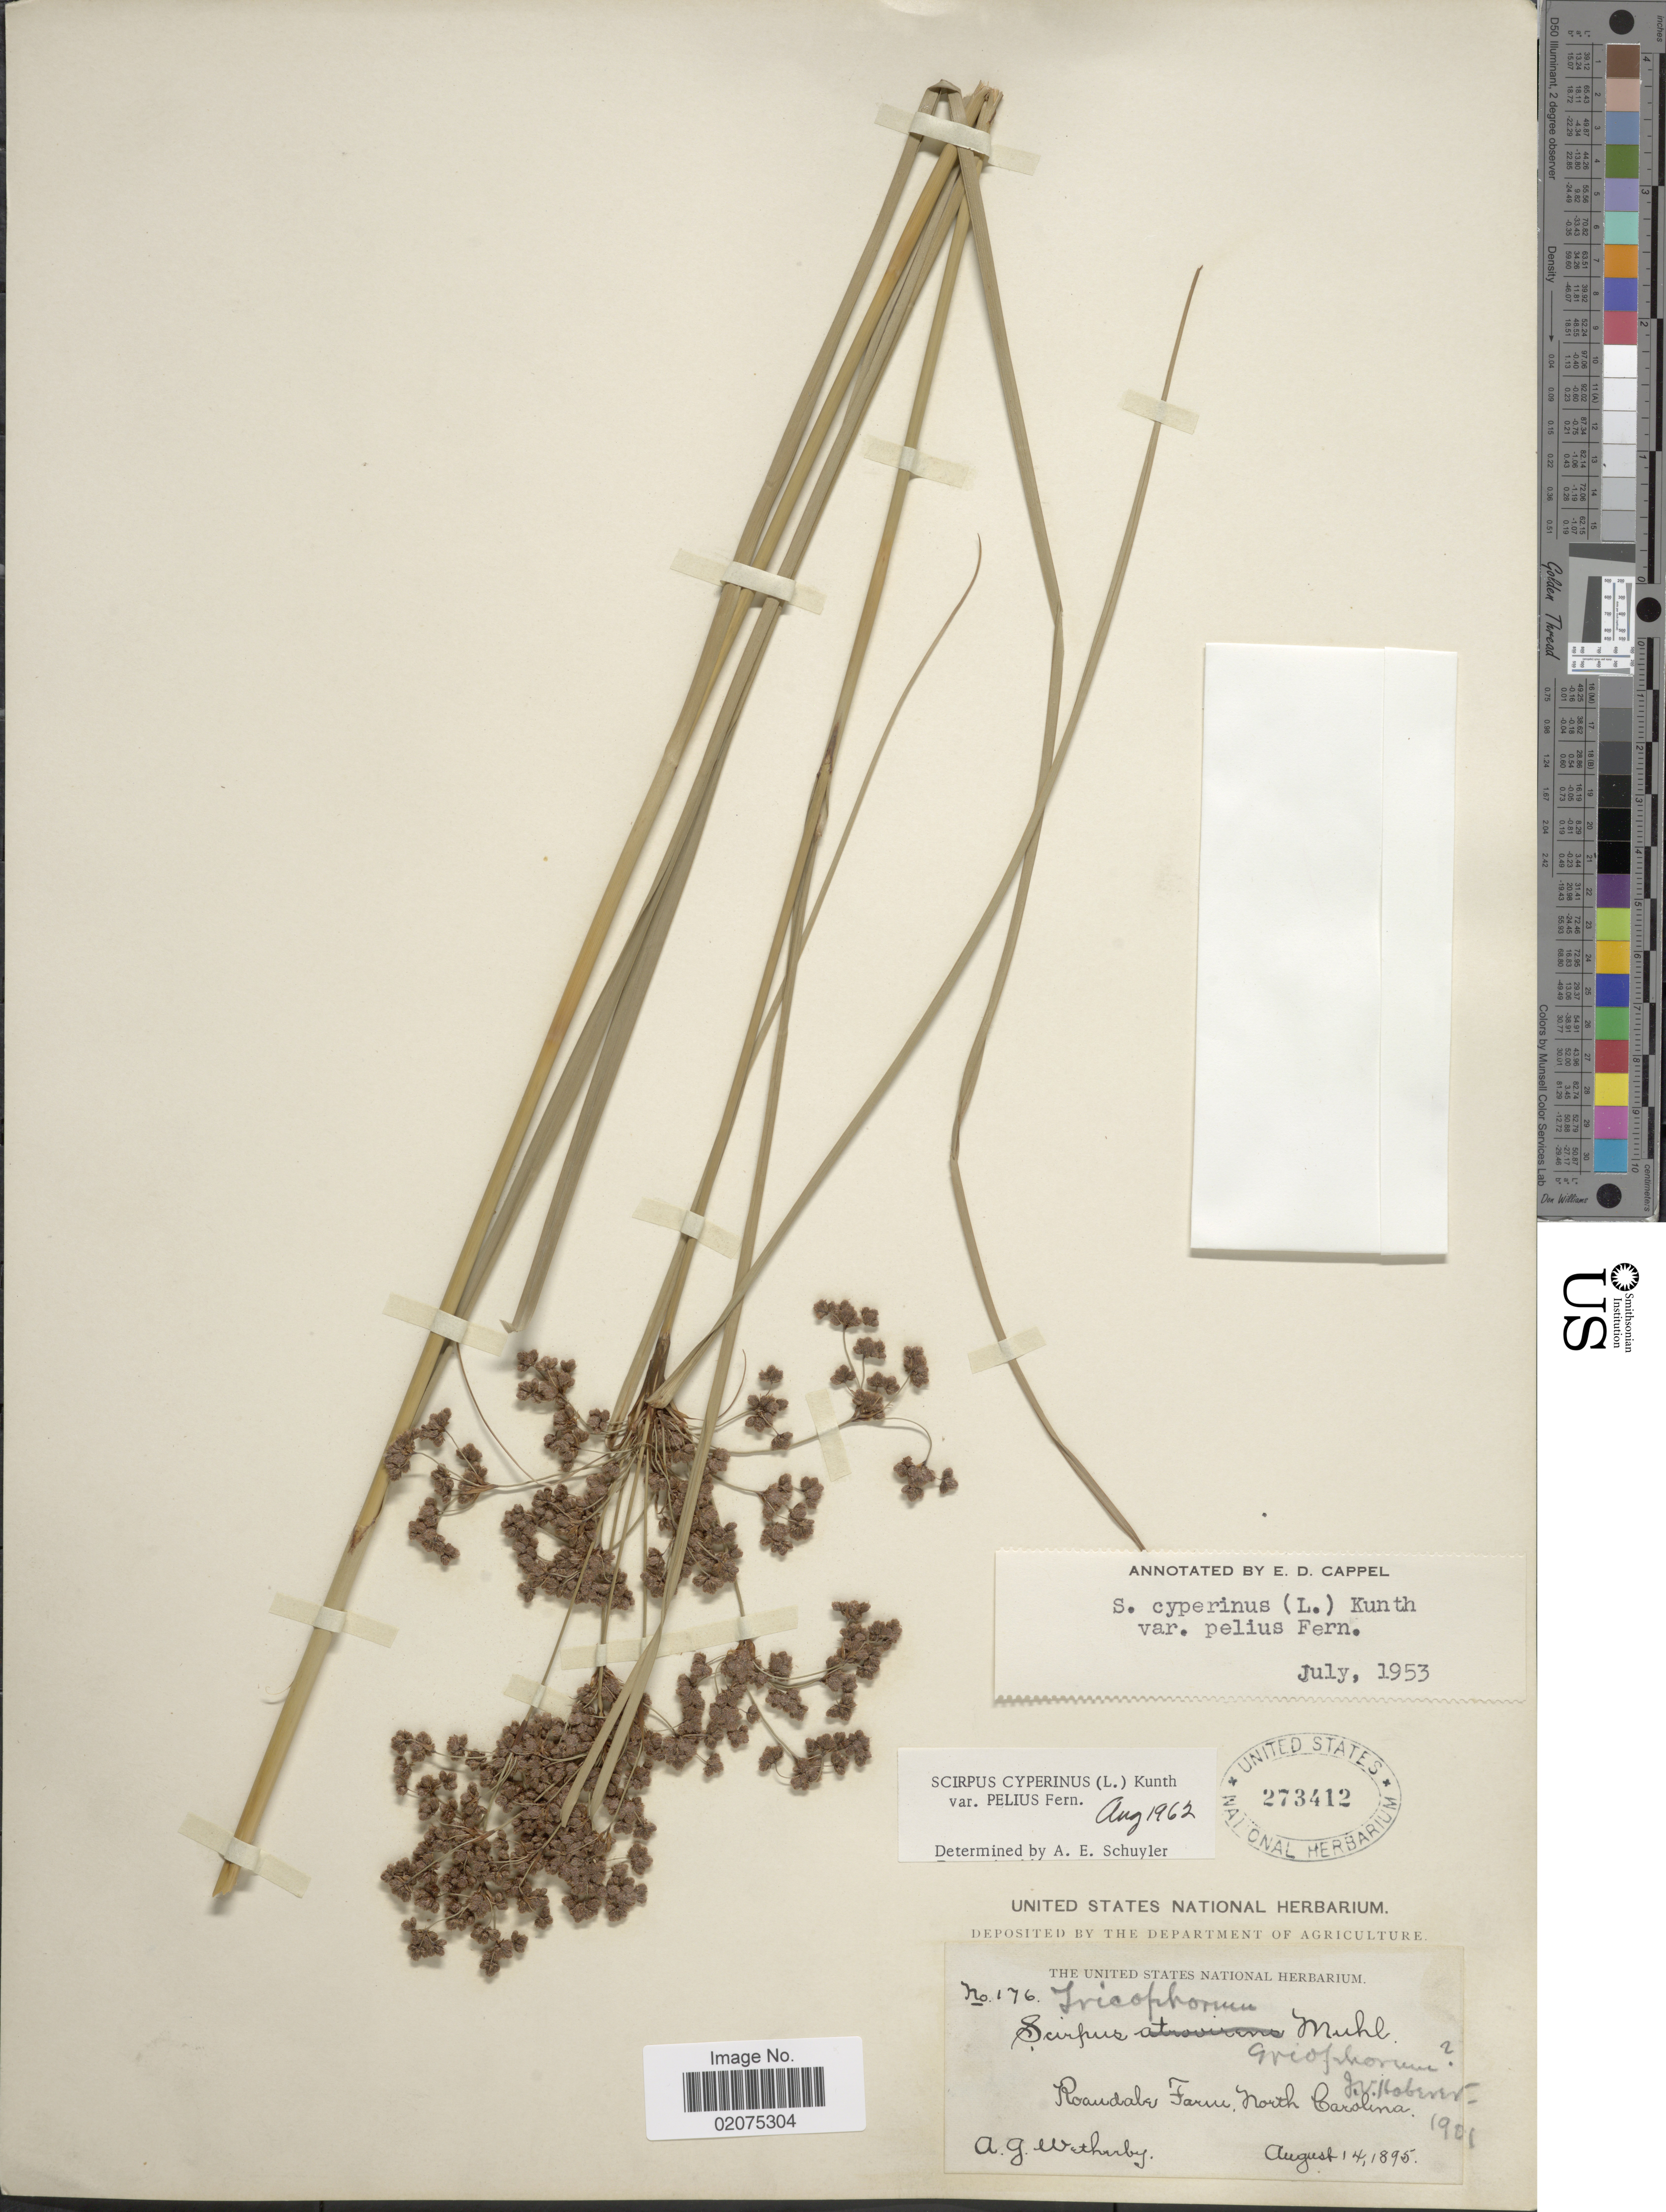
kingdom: Plantae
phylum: Tracheophyta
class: Liliopsida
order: Poales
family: Cyperaceae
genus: Scirpus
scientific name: Scirpus cyperinus var. pelius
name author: Fernald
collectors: A. Wetherby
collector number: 176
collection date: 1895-08-14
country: United States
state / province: North Carolina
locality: Roandale Farm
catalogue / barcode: US 273412